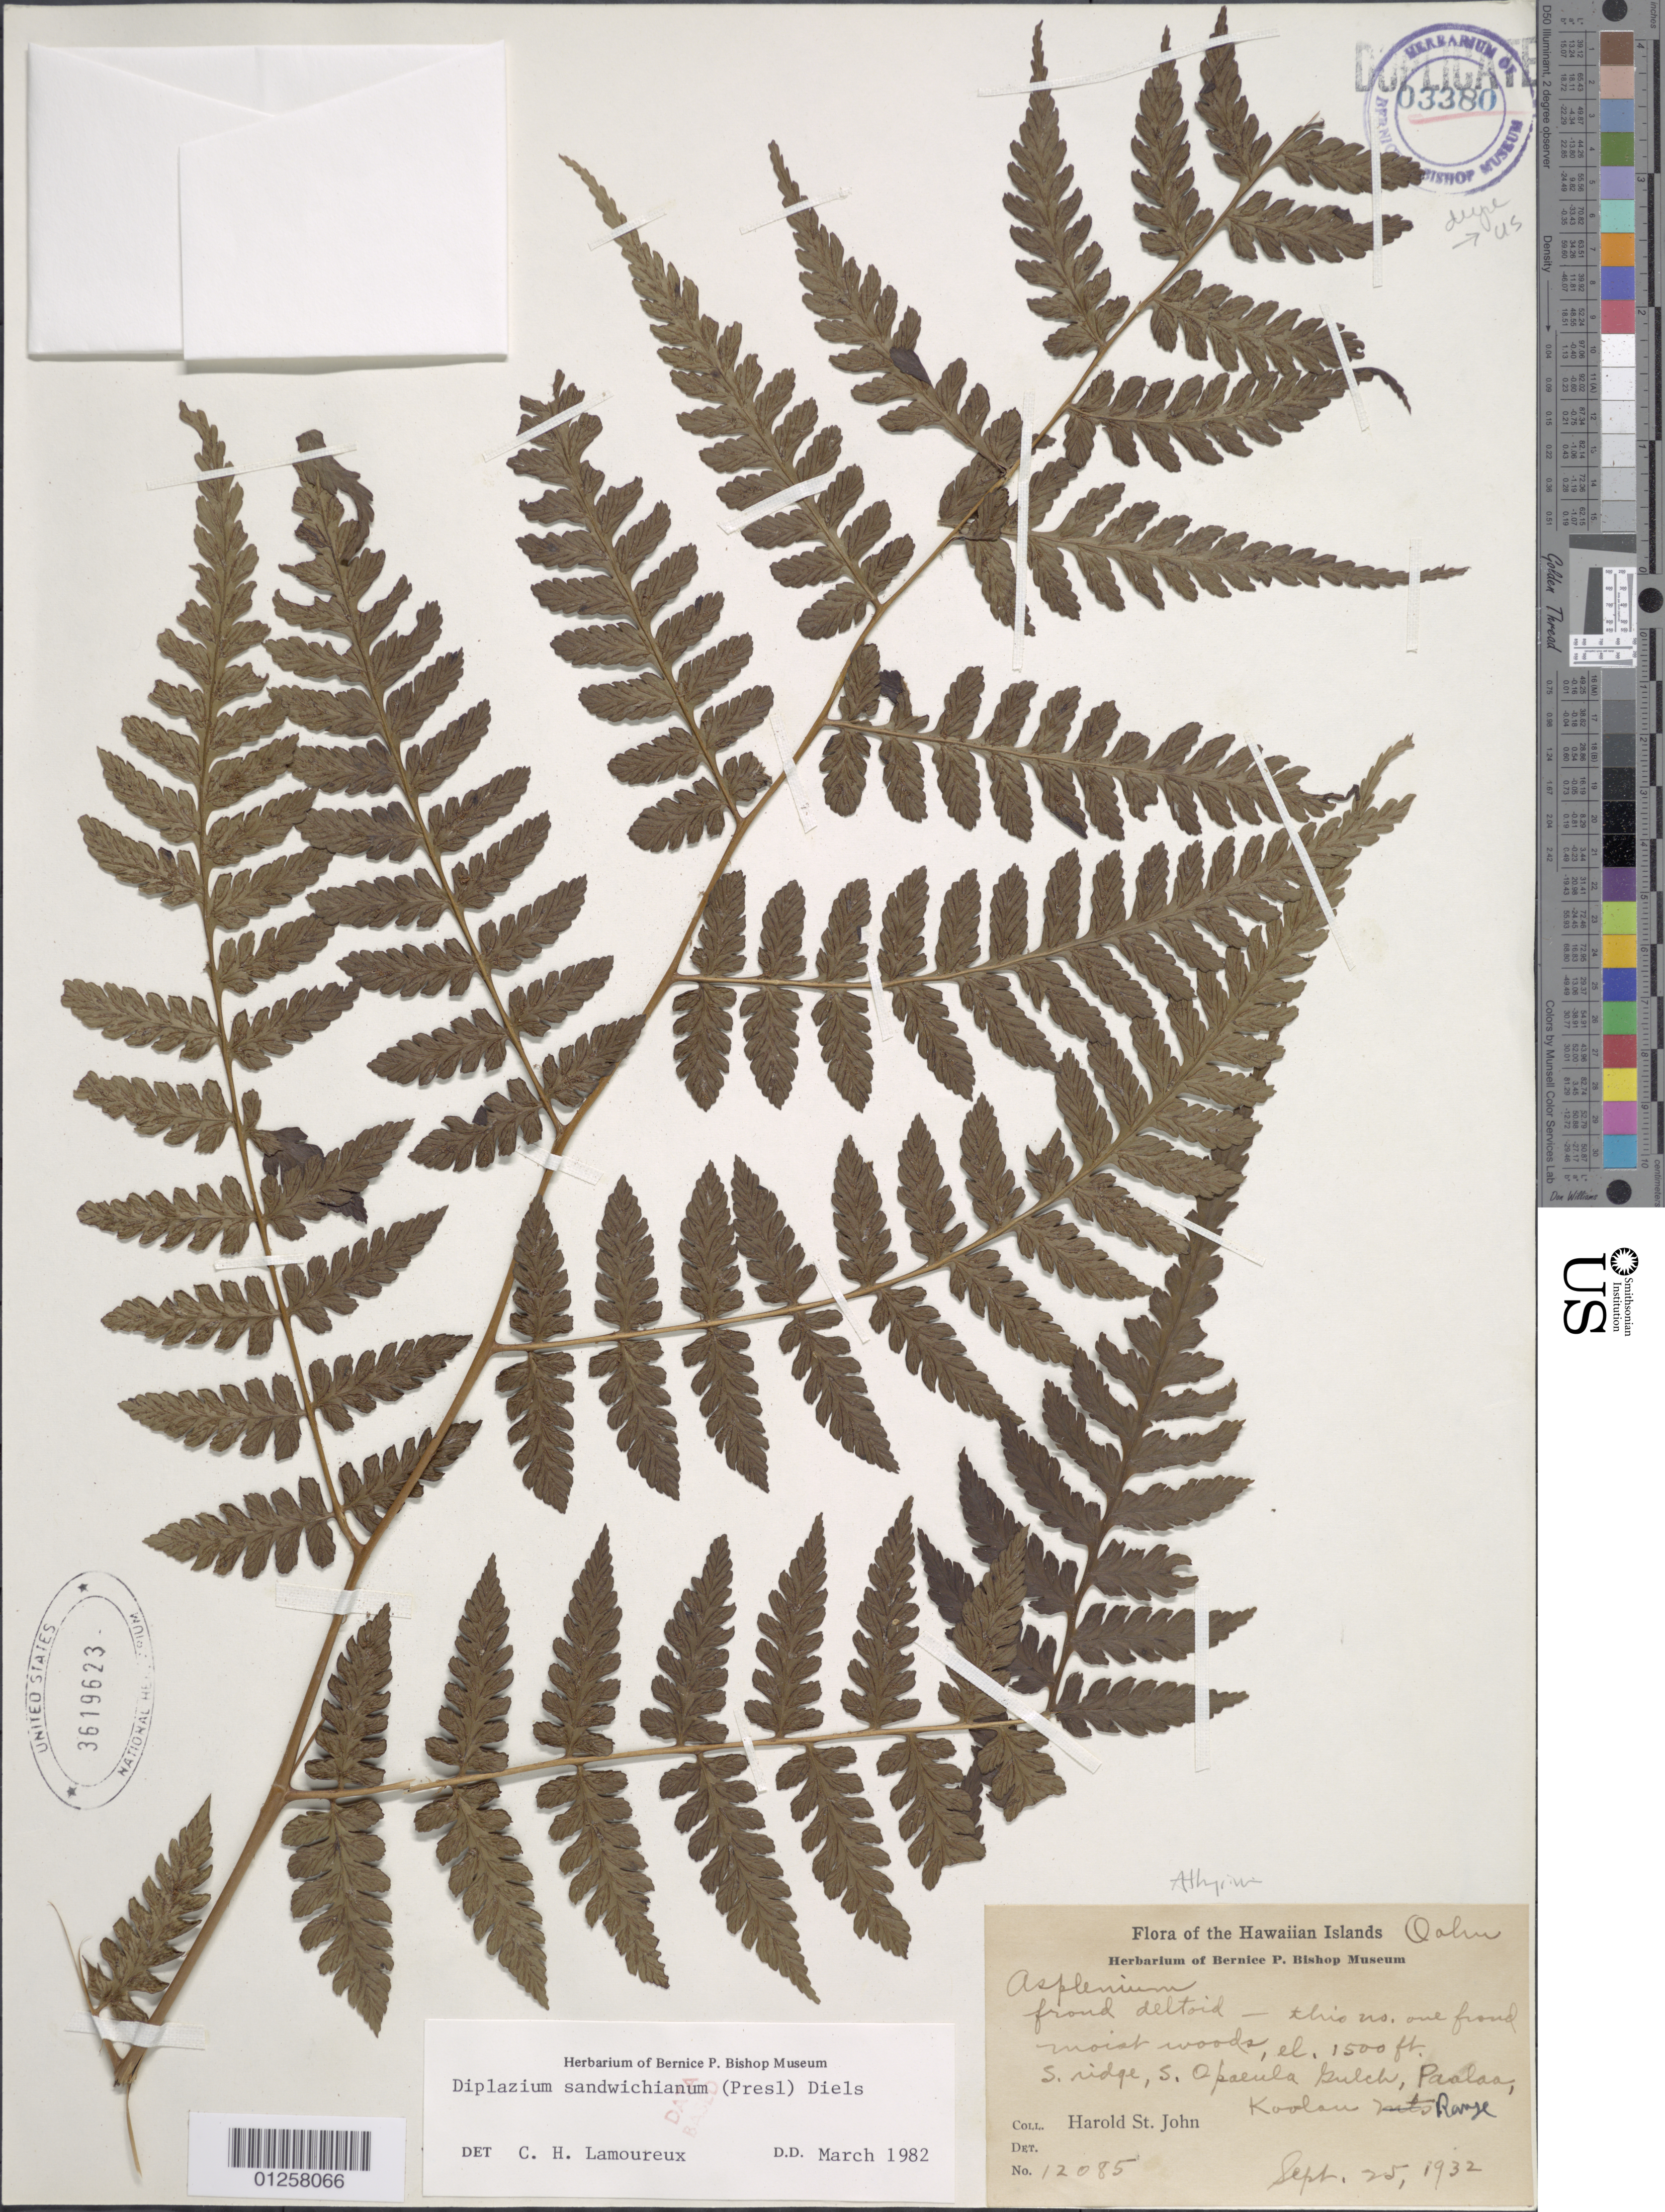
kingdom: Plantae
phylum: Tracheophyta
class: Polypodiopsida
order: Polypodiales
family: Athyriaceae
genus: Diplazium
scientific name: Diplazium sandwichianum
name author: (C. Presl) Diels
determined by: Lamoureux, C. H.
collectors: H. St. John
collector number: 12085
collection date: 1932-09-25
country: United States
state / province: Hawaii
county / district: Honolulu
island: Oahu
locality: South ridge, S. Opaeula Gulch, Paaloa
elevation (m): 457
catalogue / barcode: US 3619623